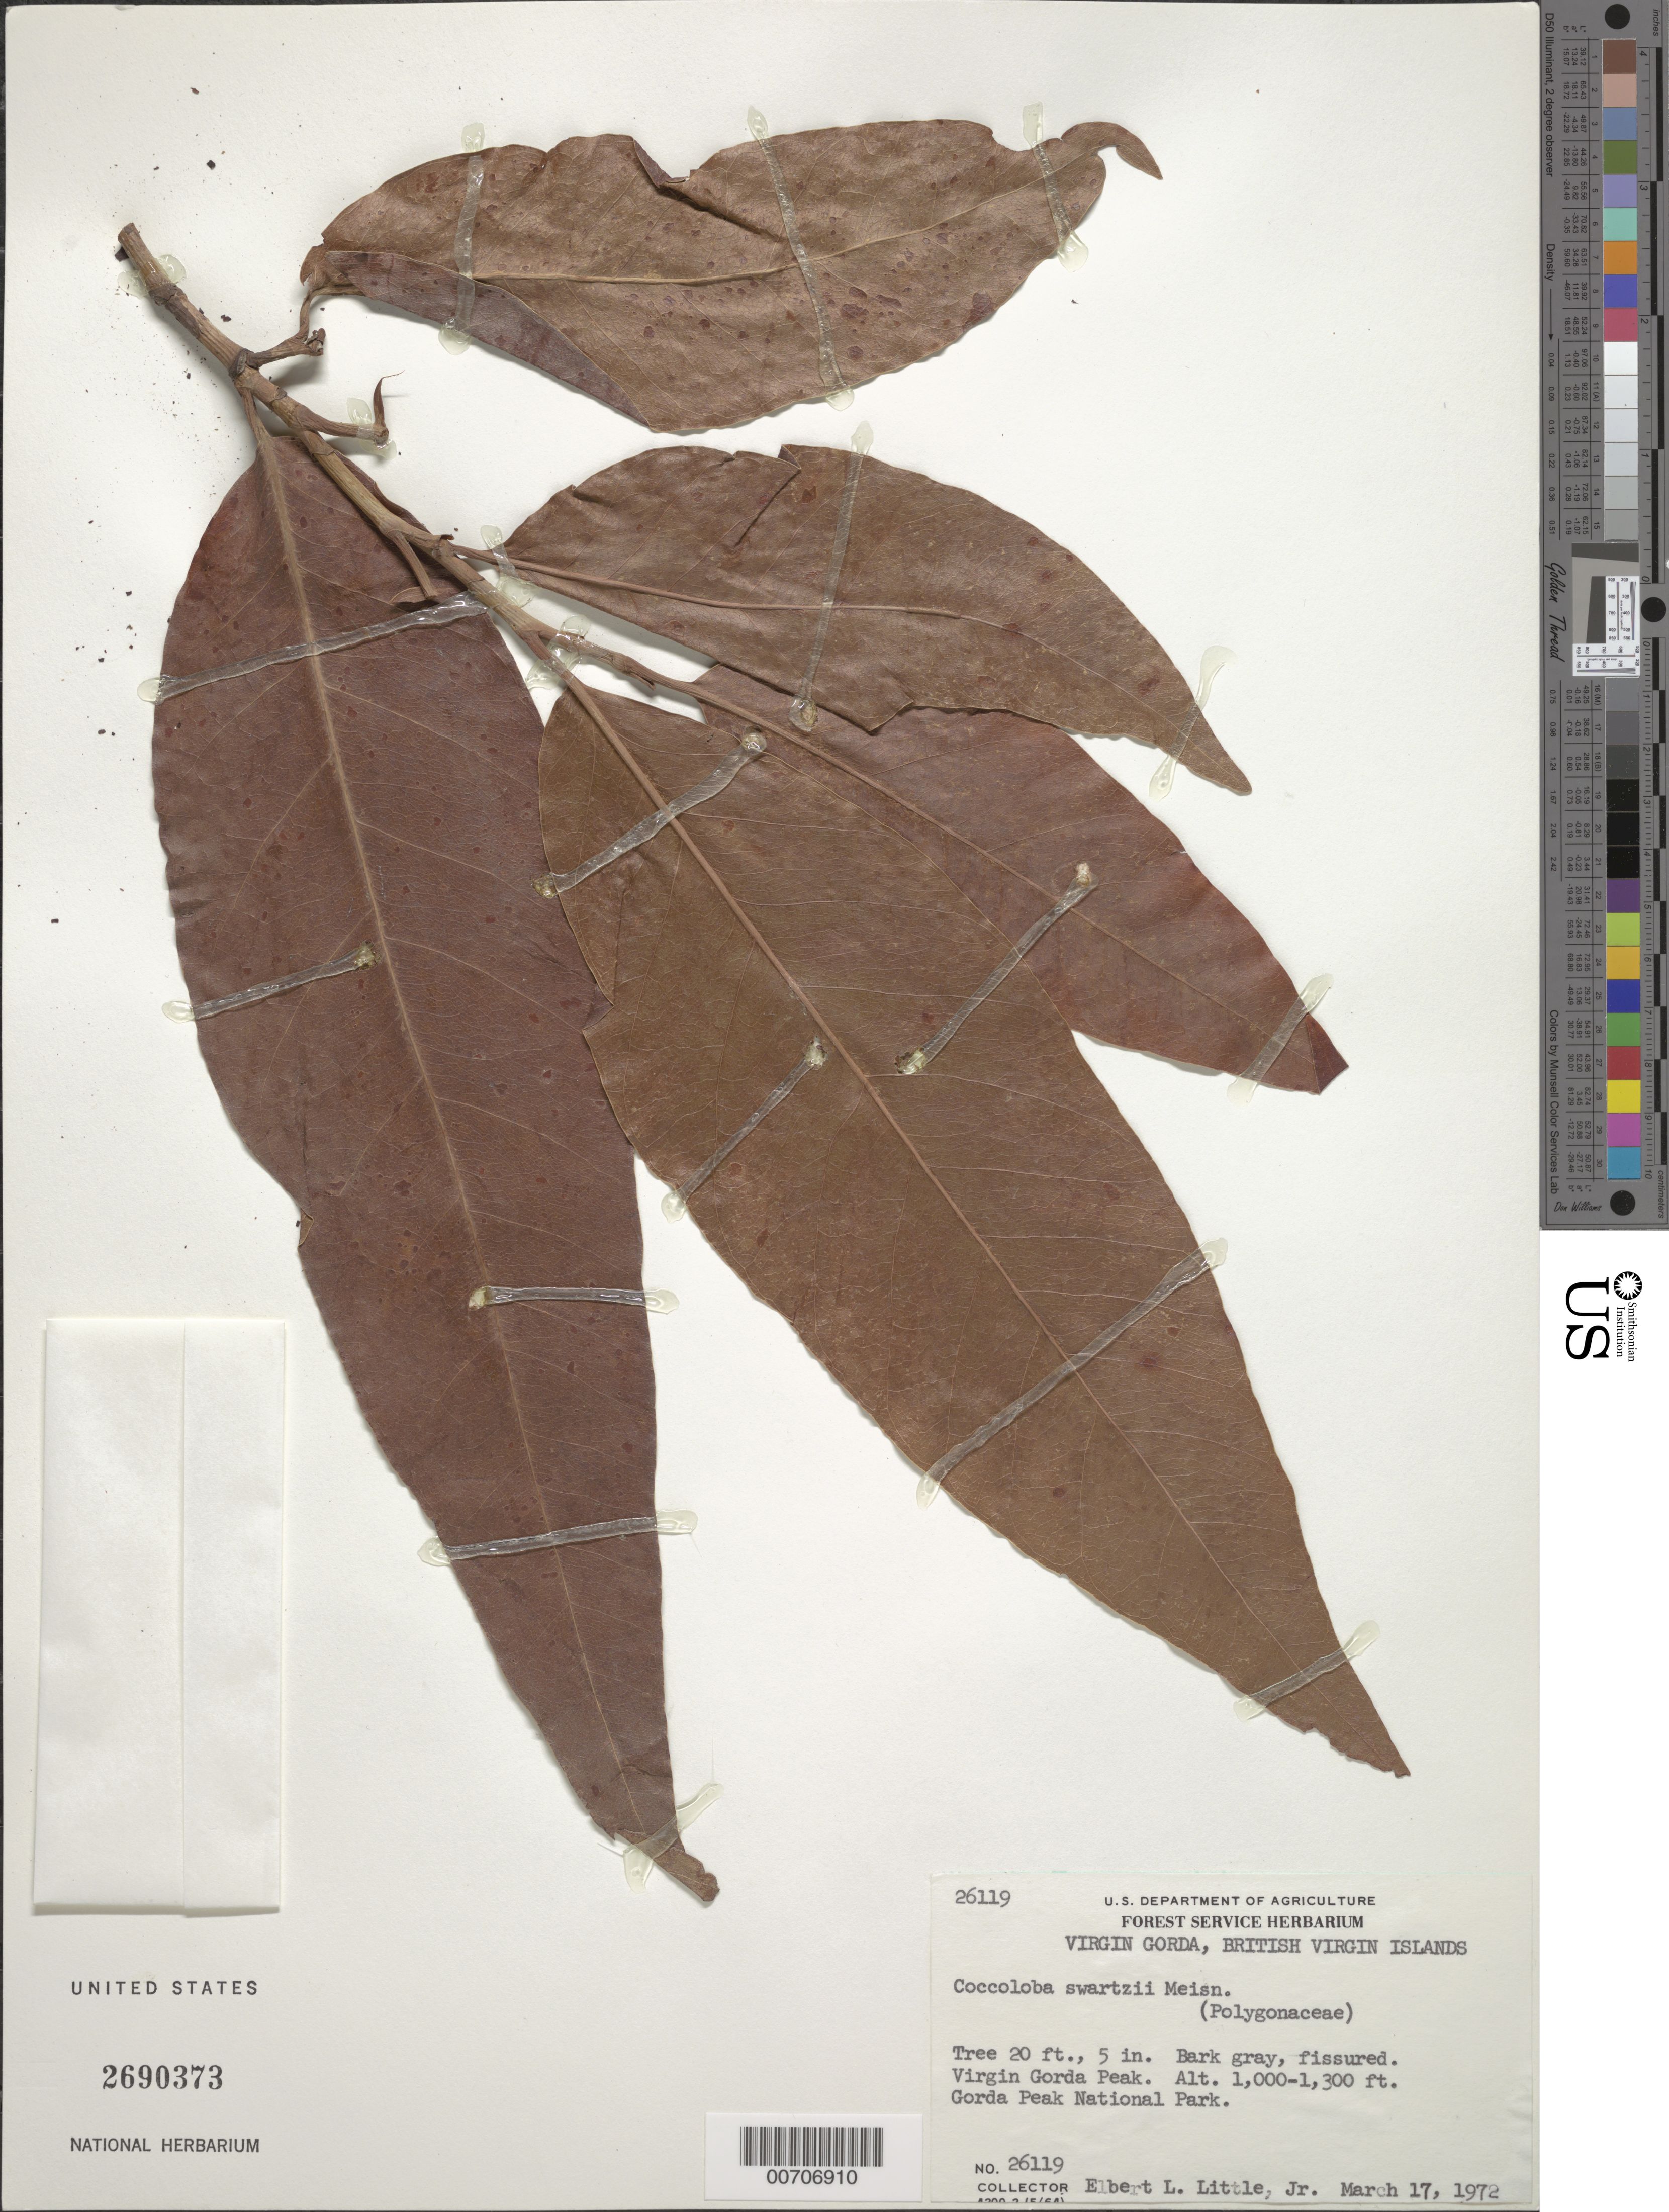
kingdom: Plantae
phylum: Tracheophyta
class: Magnoliopsida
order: Caryophyllales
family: Polygonaceae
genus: Coccoloba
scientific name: Coccoloba swartzii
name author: Meisn.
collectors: E. L. Little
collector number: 26119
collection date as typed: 17 Mar 1972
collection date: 1972-03-17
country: British Virgin Islands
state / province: Virgin Gorda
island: Virgin Gorda Island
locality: Virgin Gorda Peak, Gorda Peak Natl. Park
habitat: Virgin Gorda Peak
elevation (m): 305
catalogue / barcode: US 2690373